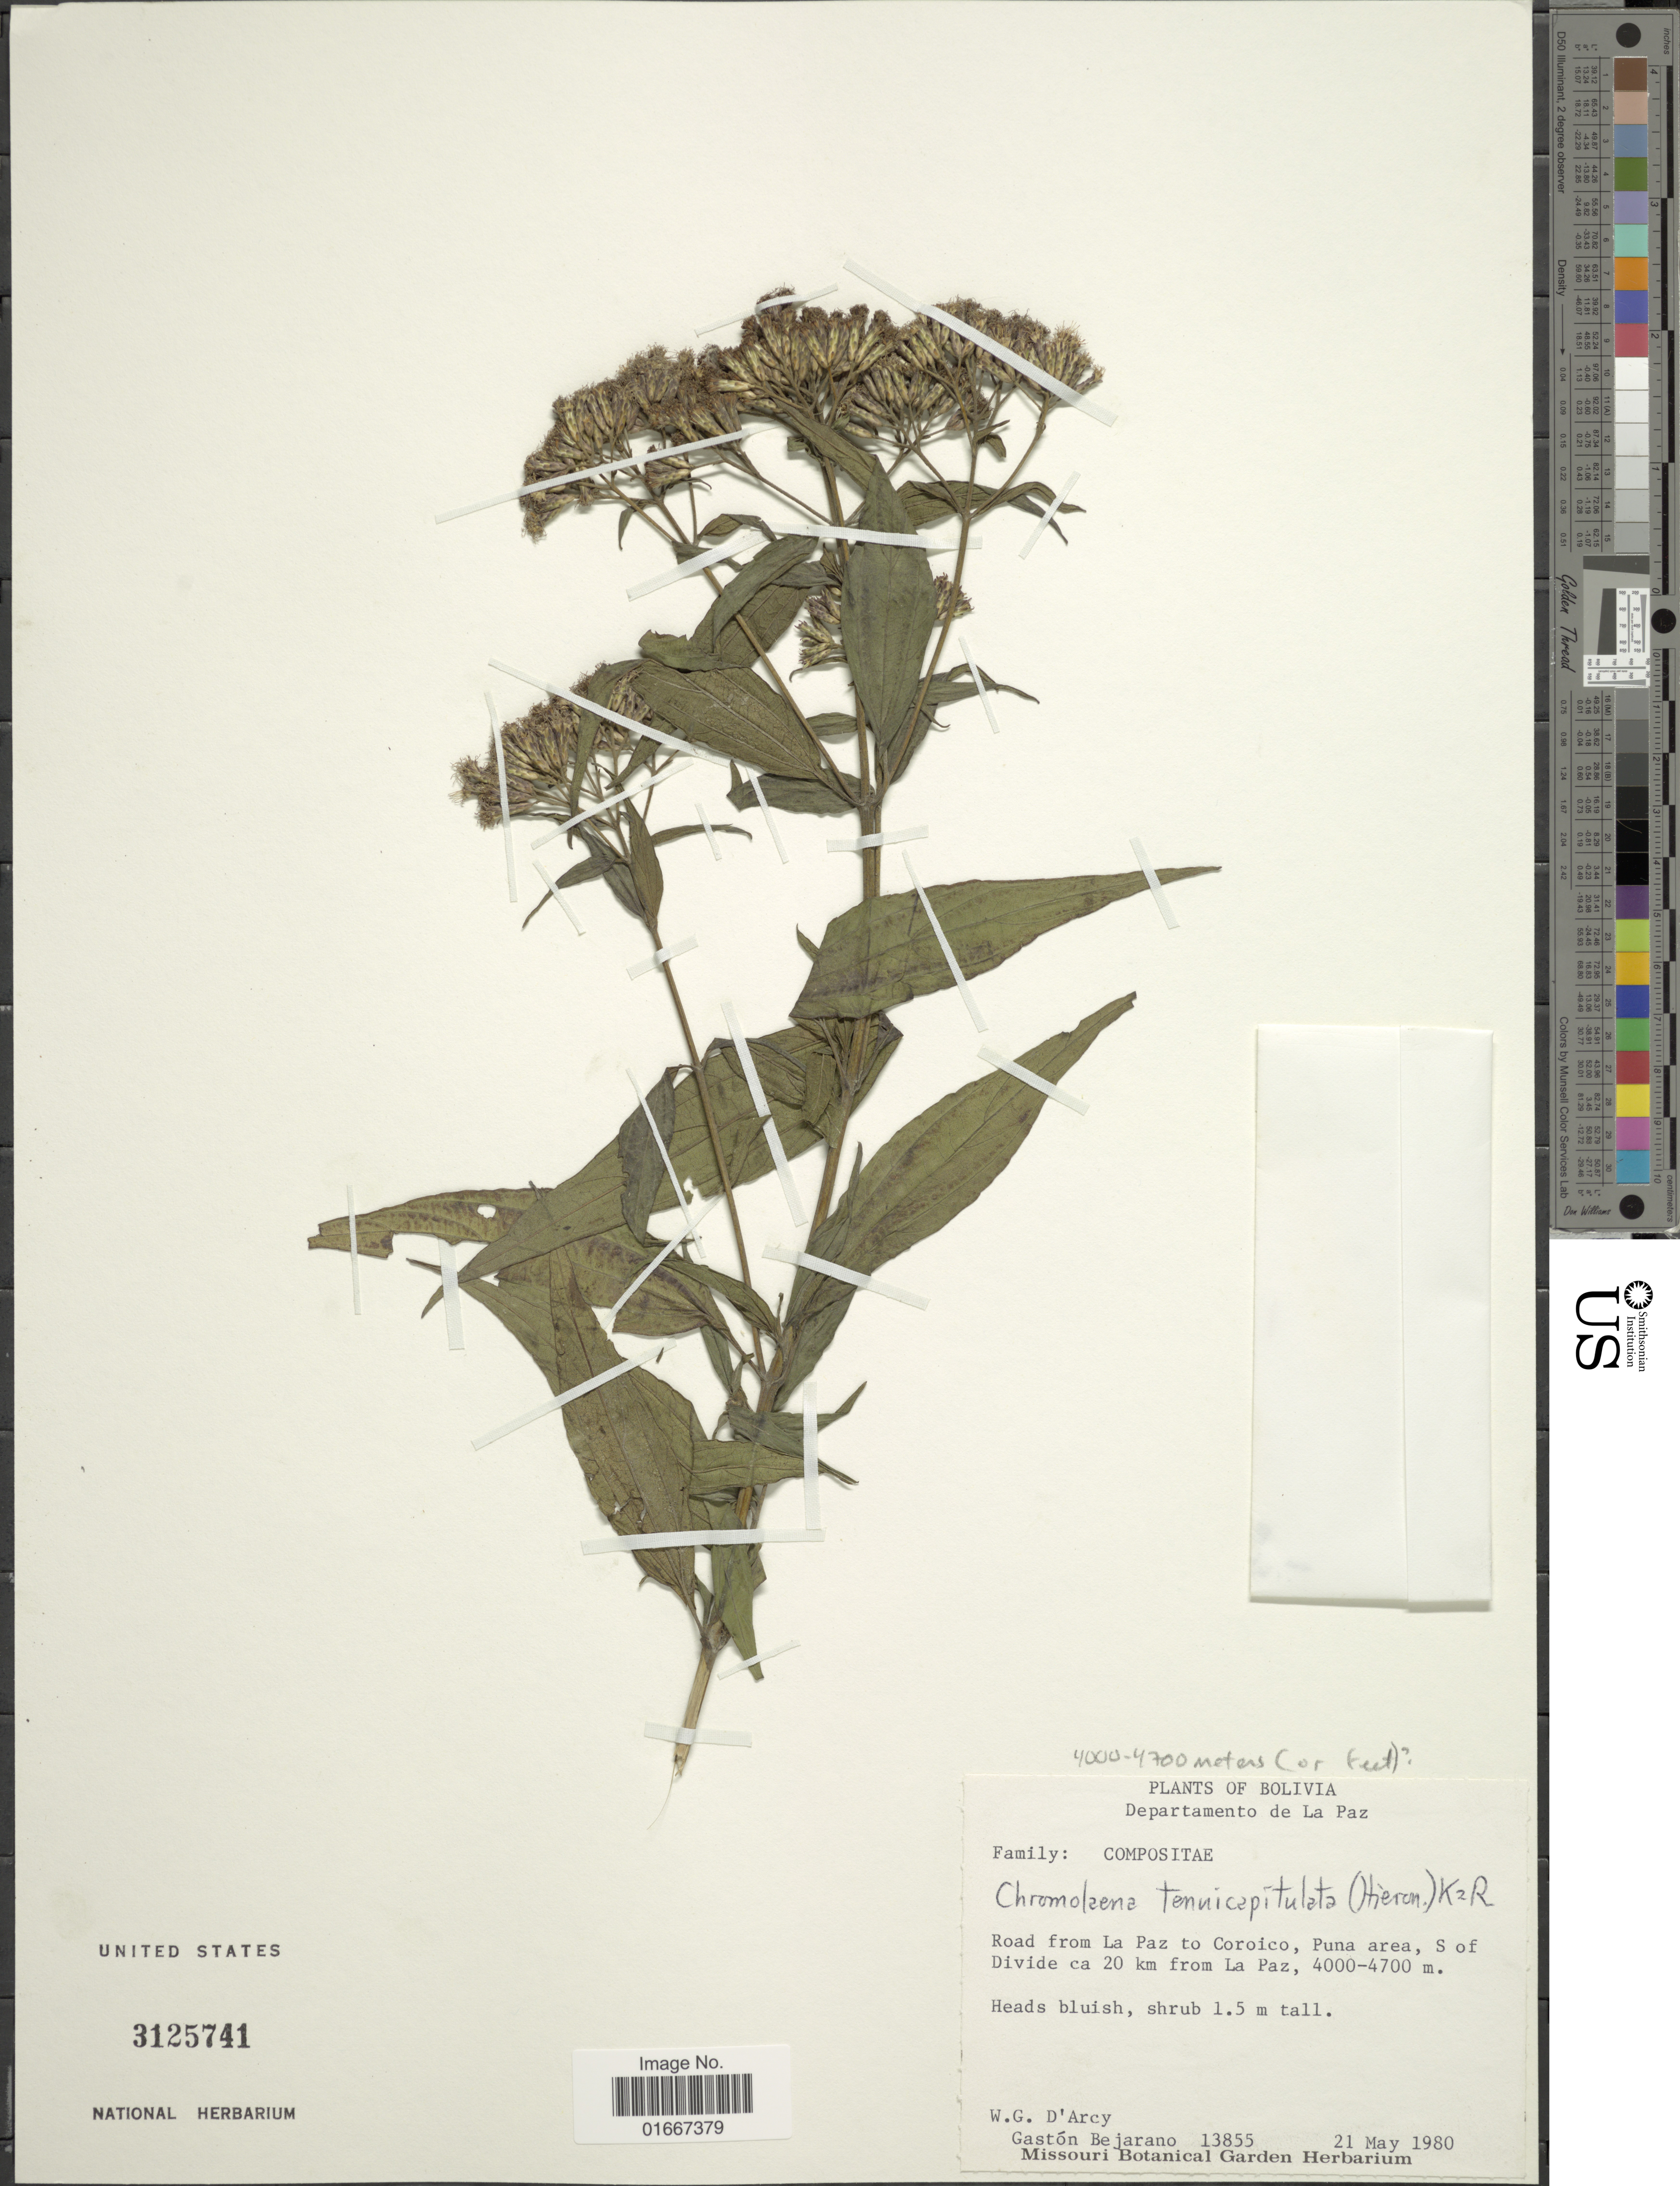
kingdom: Plantae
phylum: Tracheophyta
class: Magnoliopsida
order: Asterales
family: Asteraceae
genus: Chromolaena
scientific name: Chromolaena tenuicapitulata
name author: (Hieron.) R.M. King & H. Rob.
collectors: W. G. D'Arcy & G. Bejarano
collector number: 13855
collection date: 1980-05-21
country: Bolivia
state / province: La Paz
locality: Road from La Paz to Coroico, Puna area, S of Divide ca 20 km from La Paz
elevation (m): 4000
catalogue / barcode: US 3125741